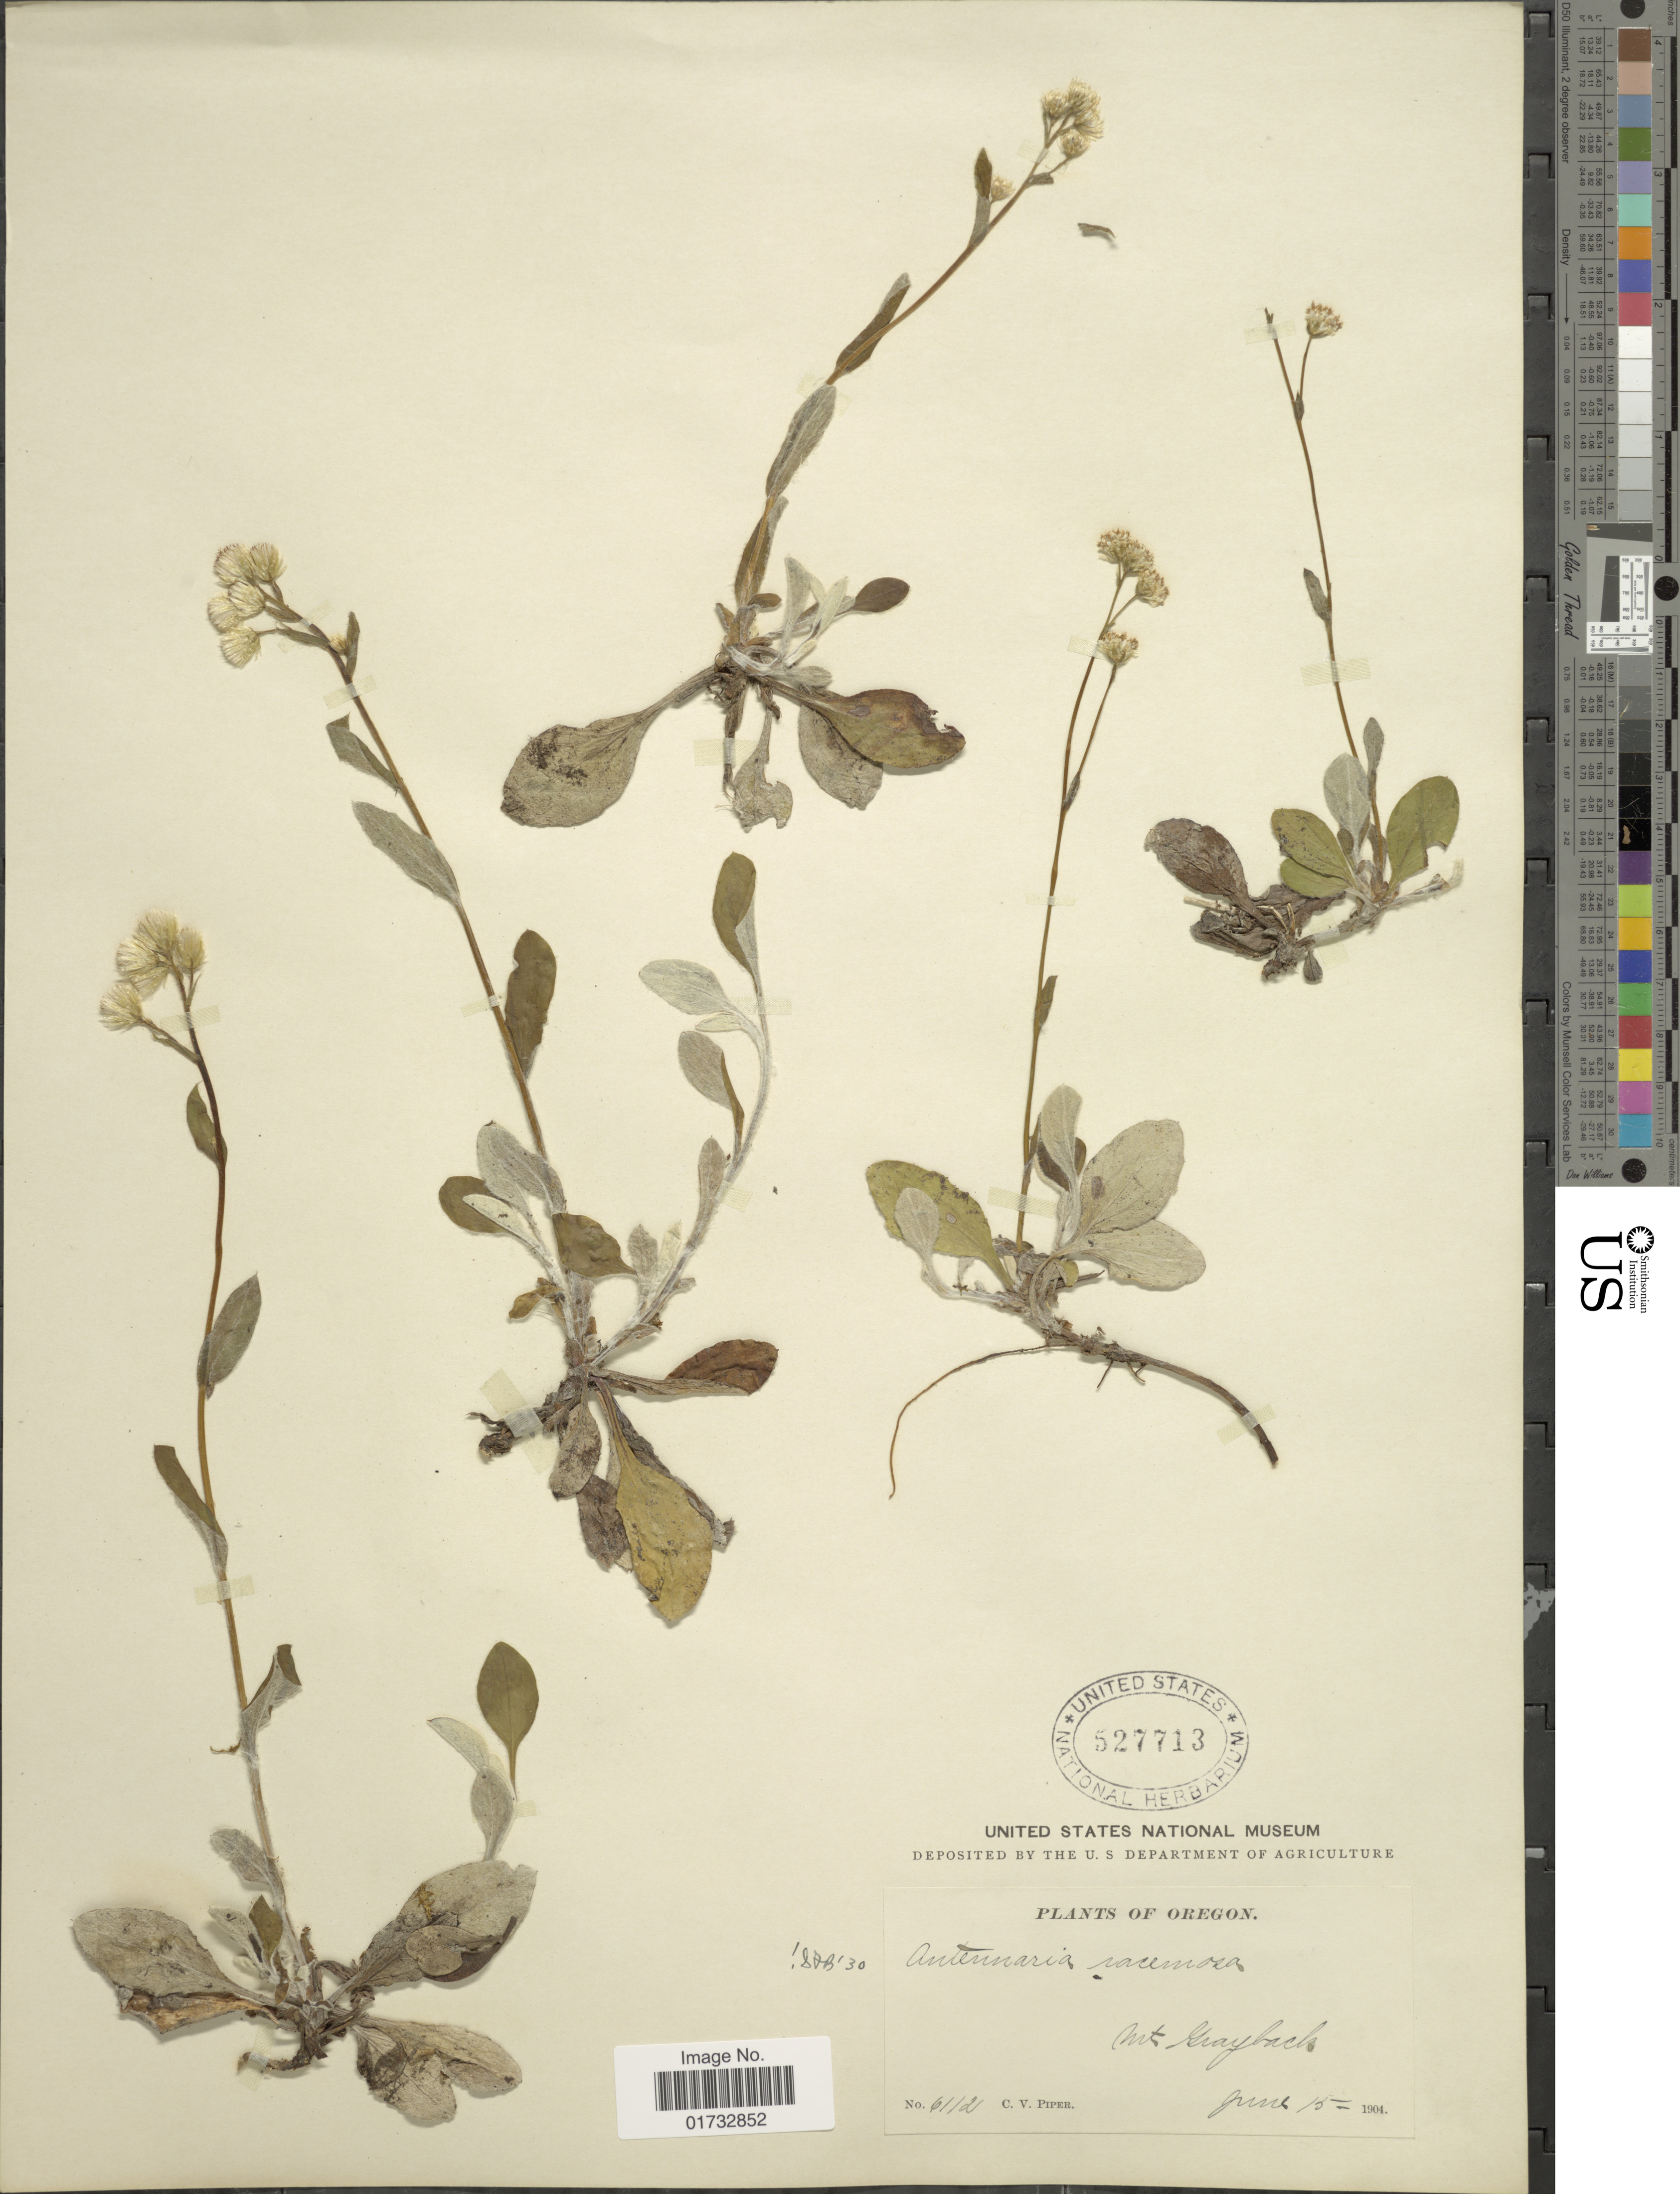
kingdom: Plantae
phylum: Tracheophyta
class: Magnoliopsida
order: Asterales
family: Asteraceae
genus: Antennaria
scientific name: Antennaria racemosa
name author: Hook.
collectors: C. V. Piper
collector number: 6112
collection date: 1904-06-15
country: United States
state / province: Oregon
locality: Mt. Grayback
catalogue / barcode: US 527713